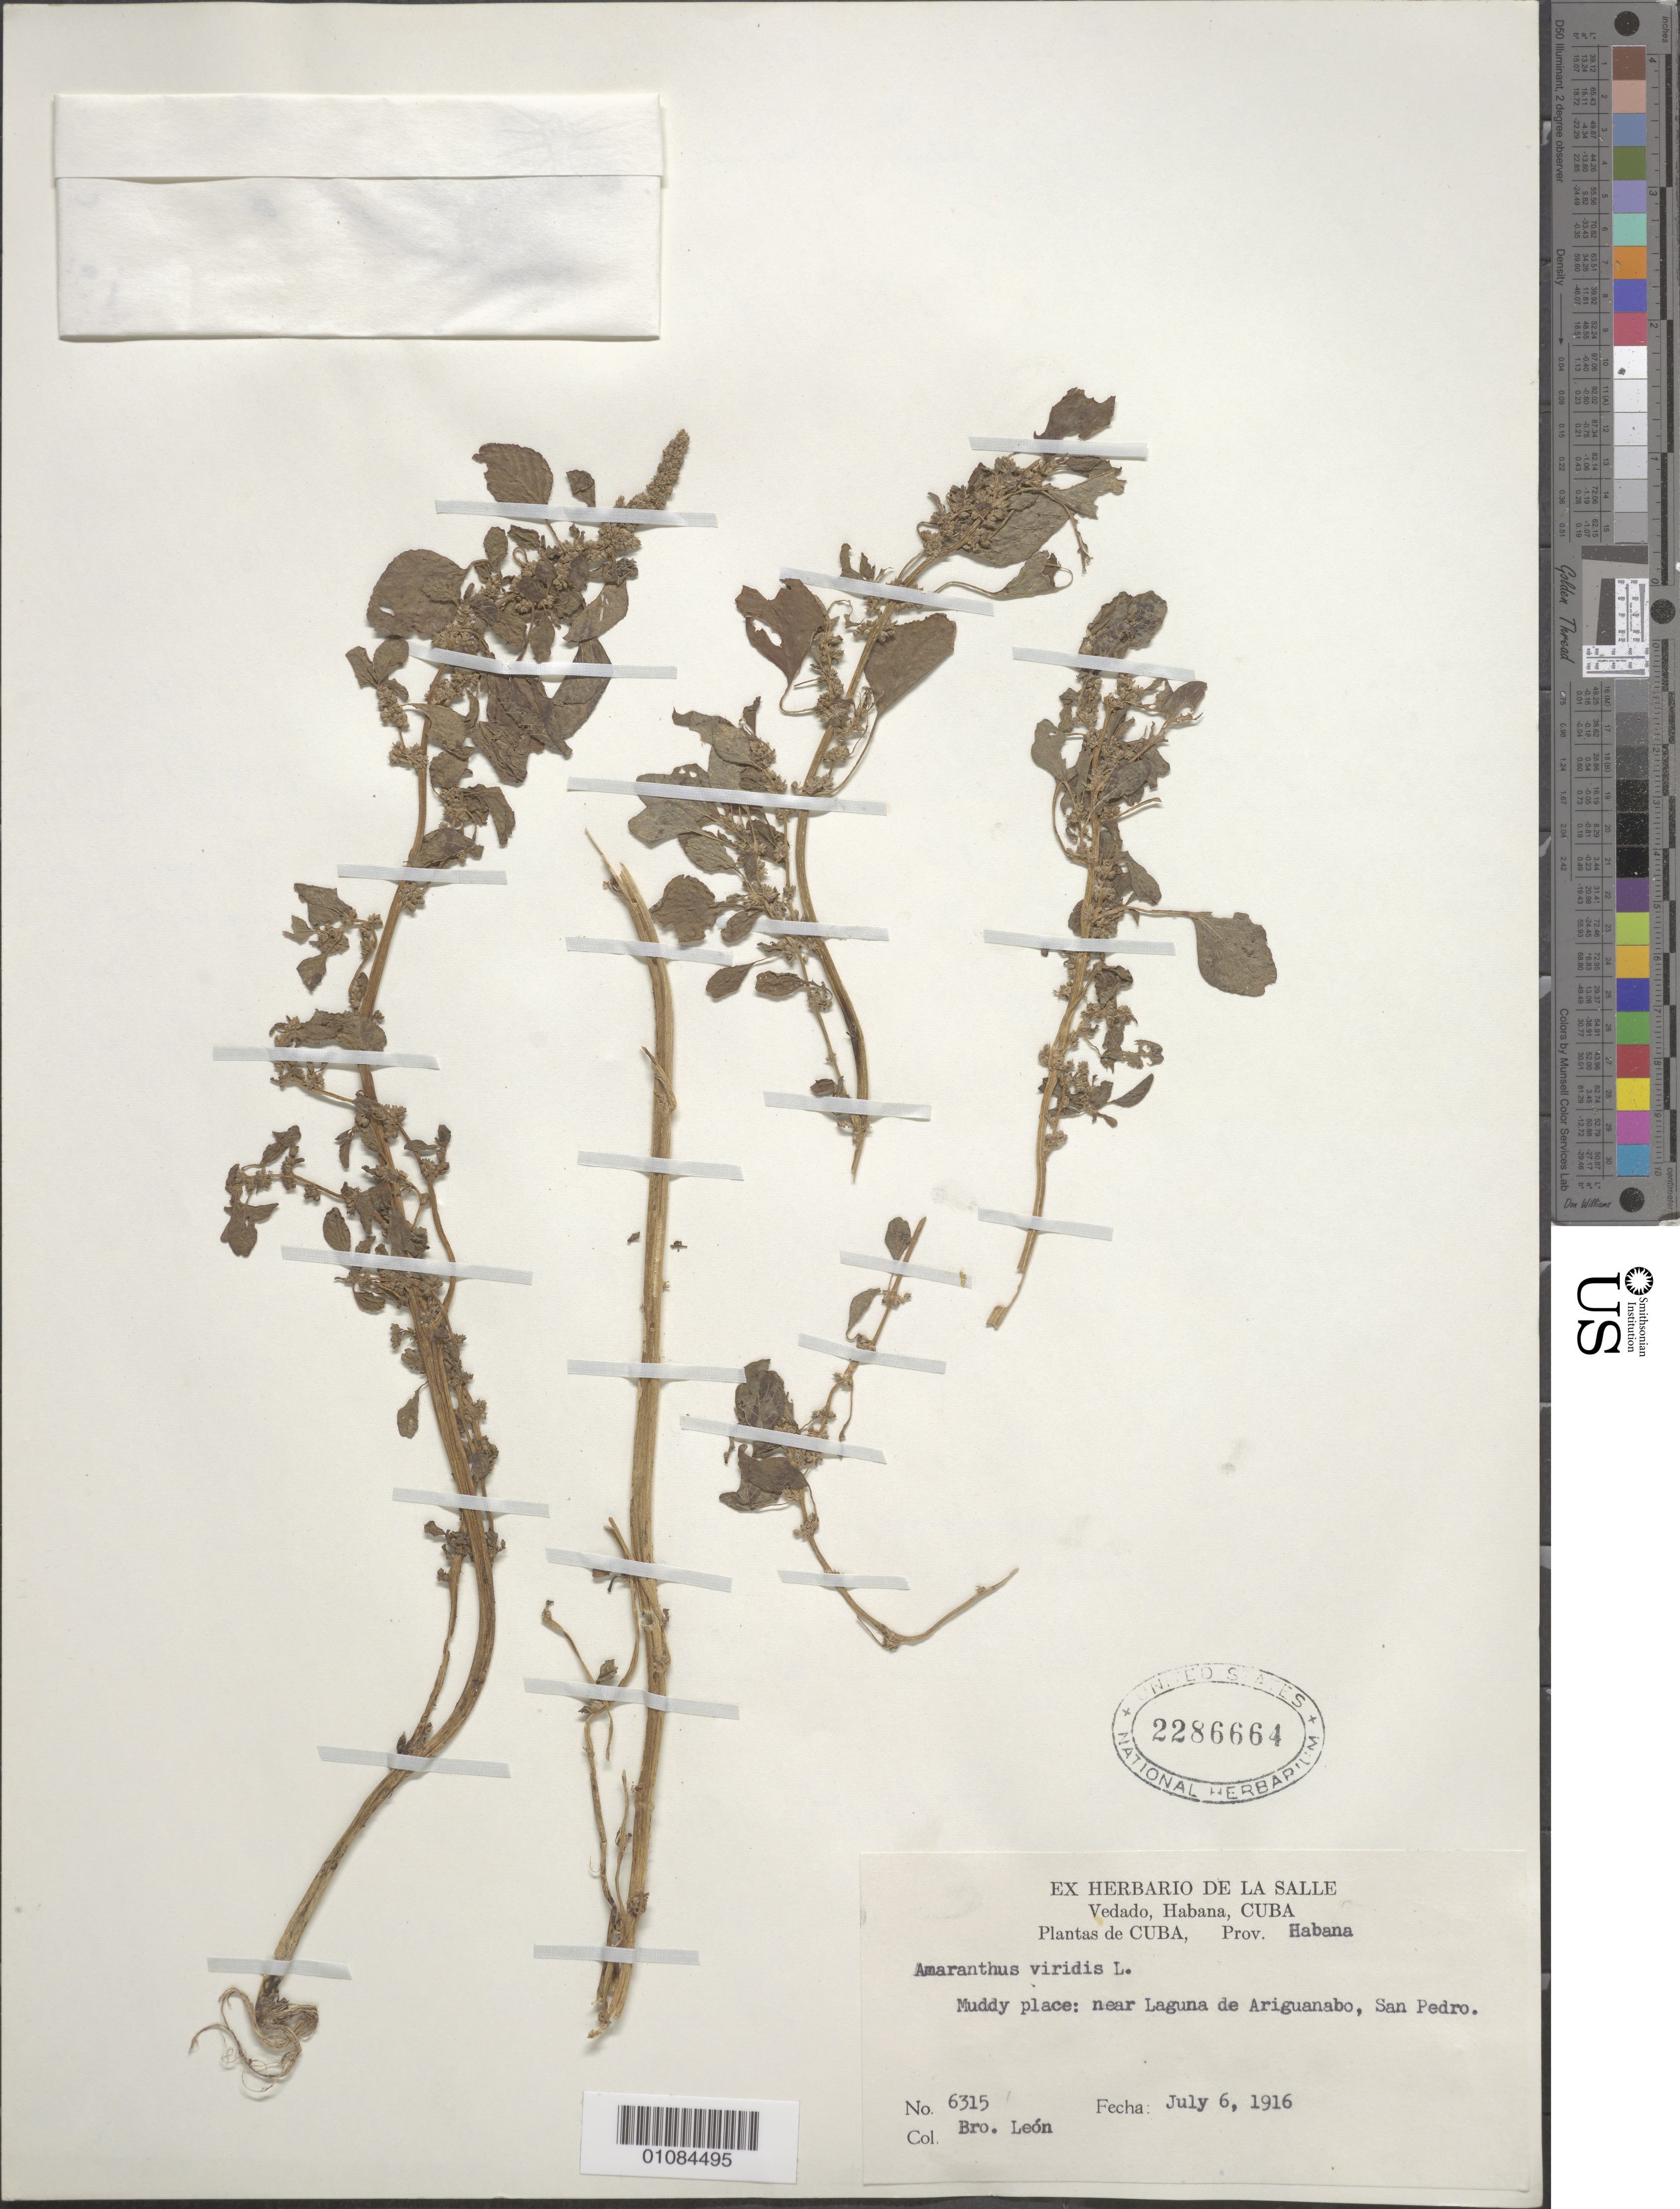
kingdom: Plantae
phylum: Tracheophyta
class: Magnoliopsida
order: Caryophyllales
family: Amaranthaceae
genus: Amaranthus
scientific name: Amaranthus viridis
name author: L.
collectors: Bro. León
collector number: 6315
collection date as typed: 06 Jul 1916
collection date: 1916-07-06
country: Cuba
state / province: La Habana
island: Cuba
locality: Habana Near Laguna de Ariguanabo, San Pedro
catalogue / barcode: US 2286664